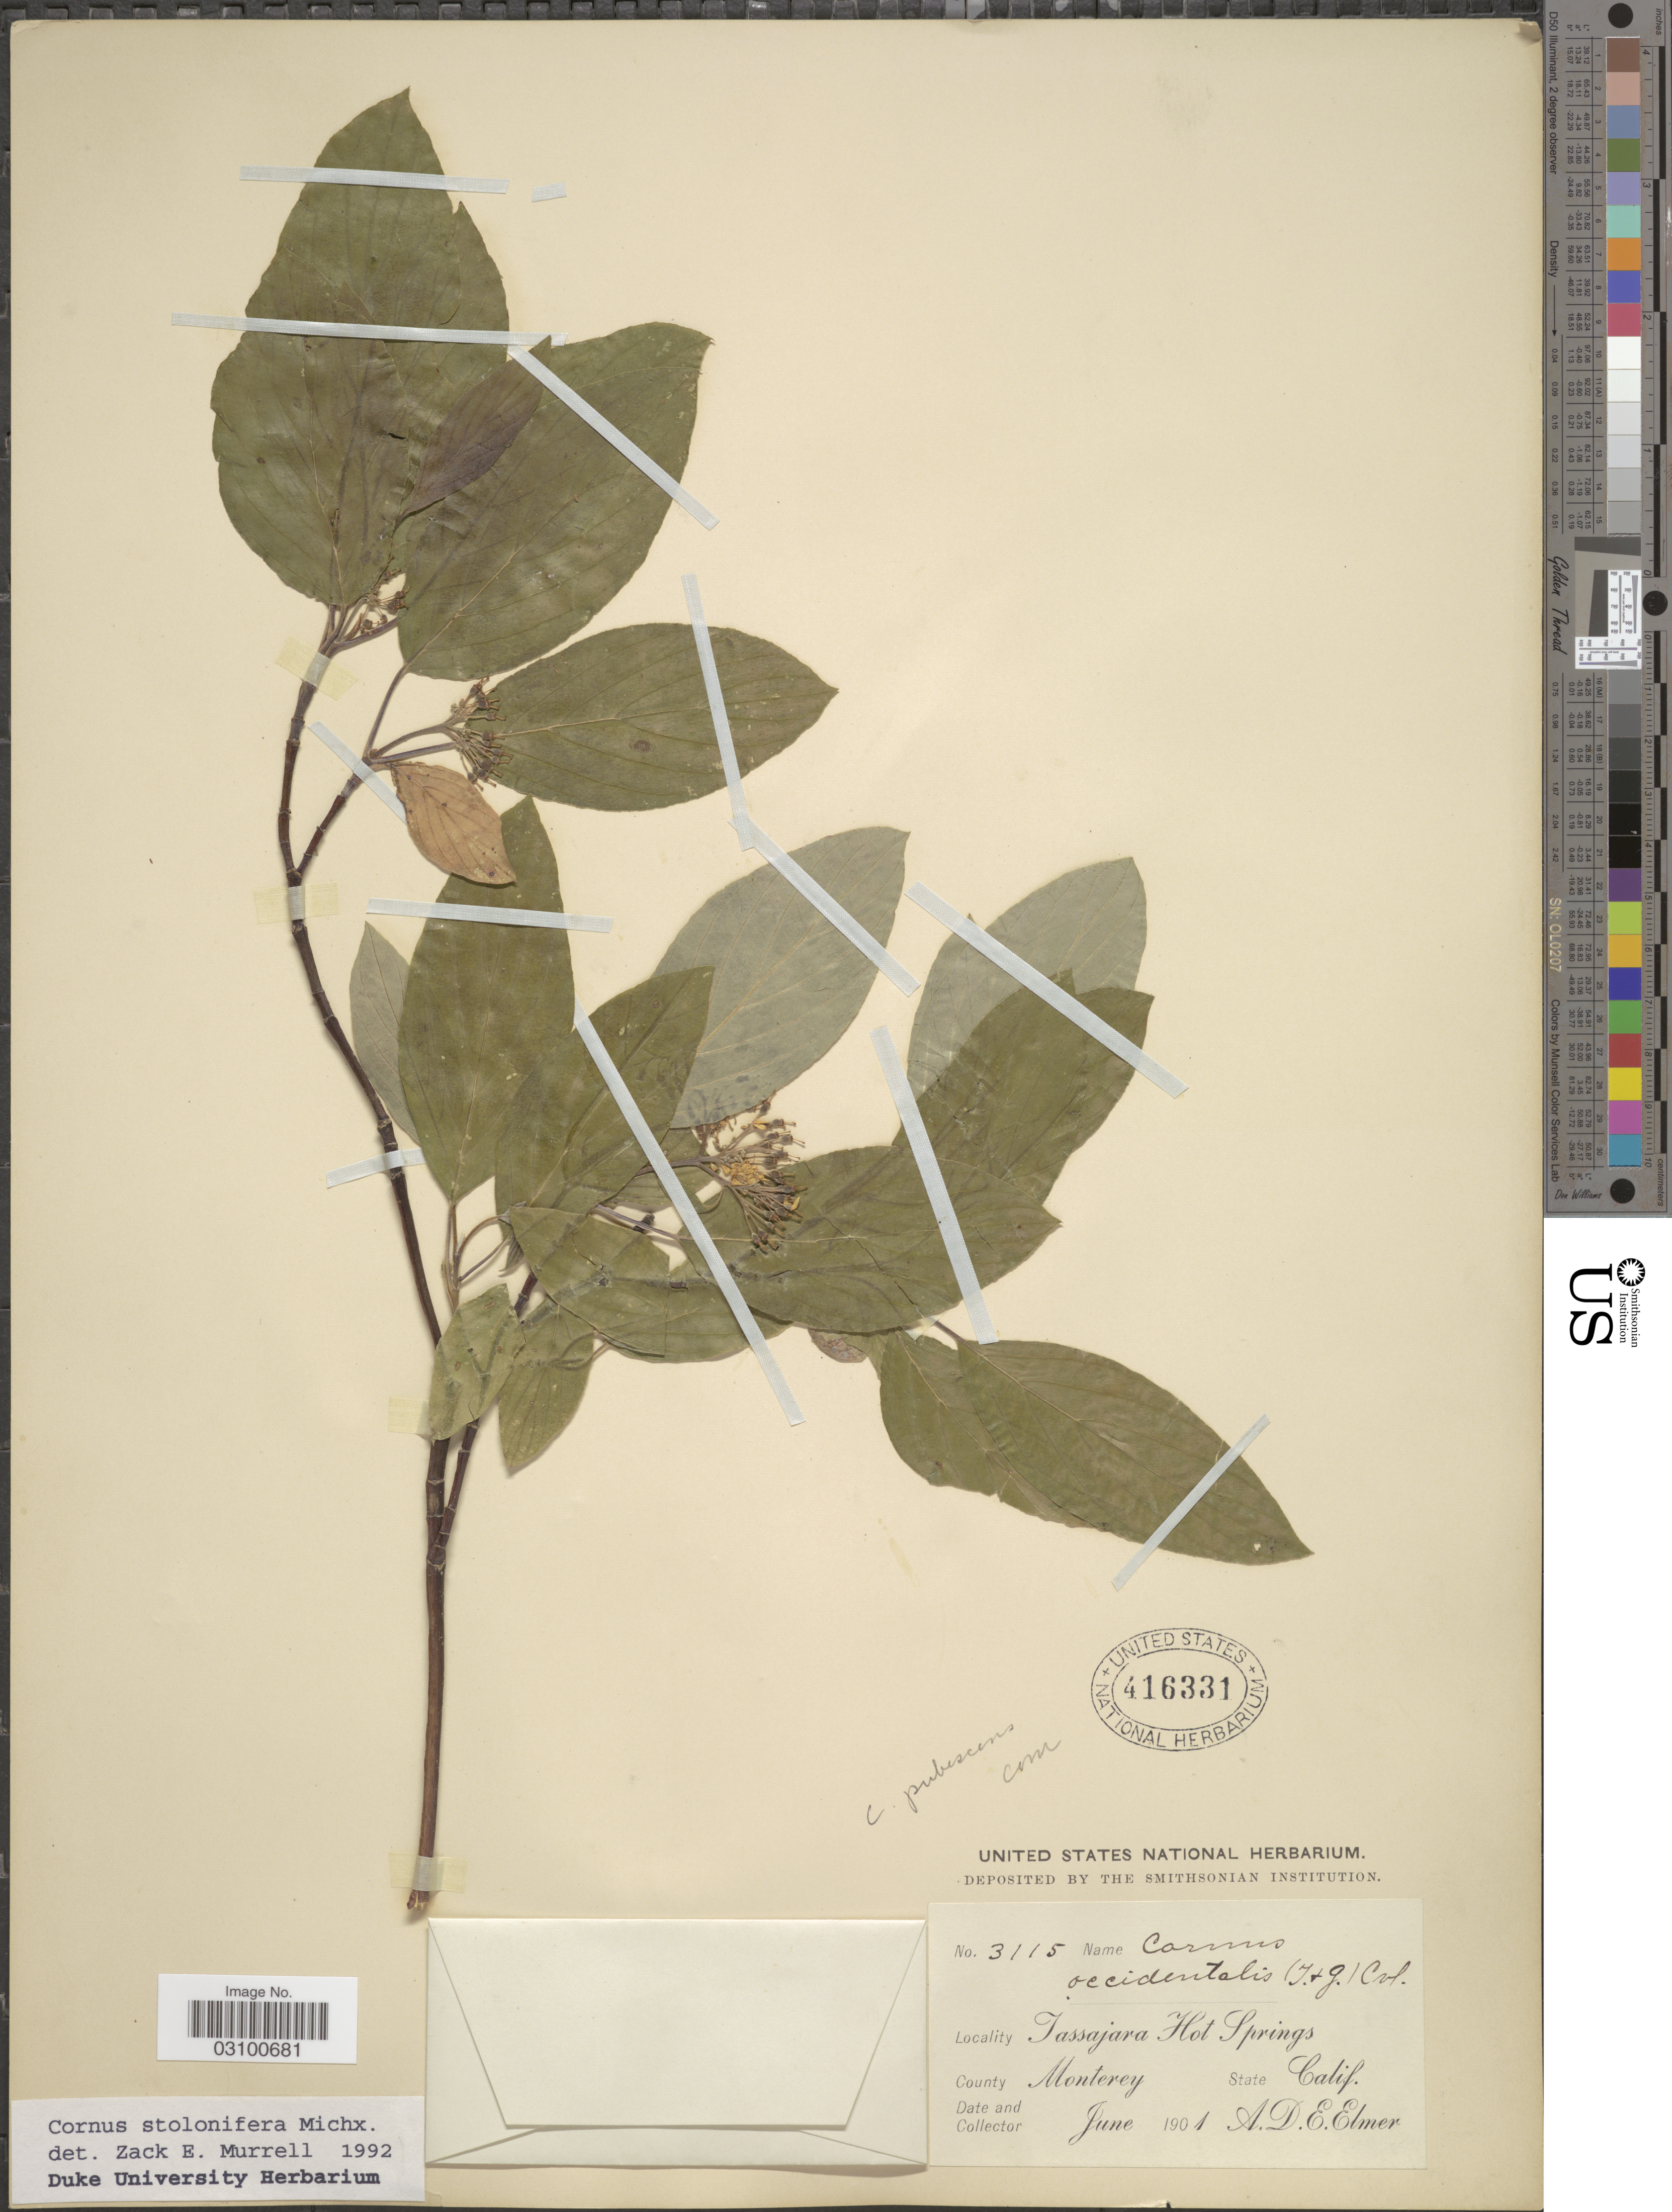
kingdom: Plantae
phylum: Tracheophyta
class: Magnoliopsida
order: Cornales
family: Cornaceae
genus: Cornus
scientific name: Cornus sericea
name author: L.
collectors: A. D. E. Elmer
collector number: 3115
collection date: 1901-06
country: United States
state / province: California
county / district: Monterey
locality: Tassajara Hot Springs. County Monterey.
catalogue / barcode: US 416331